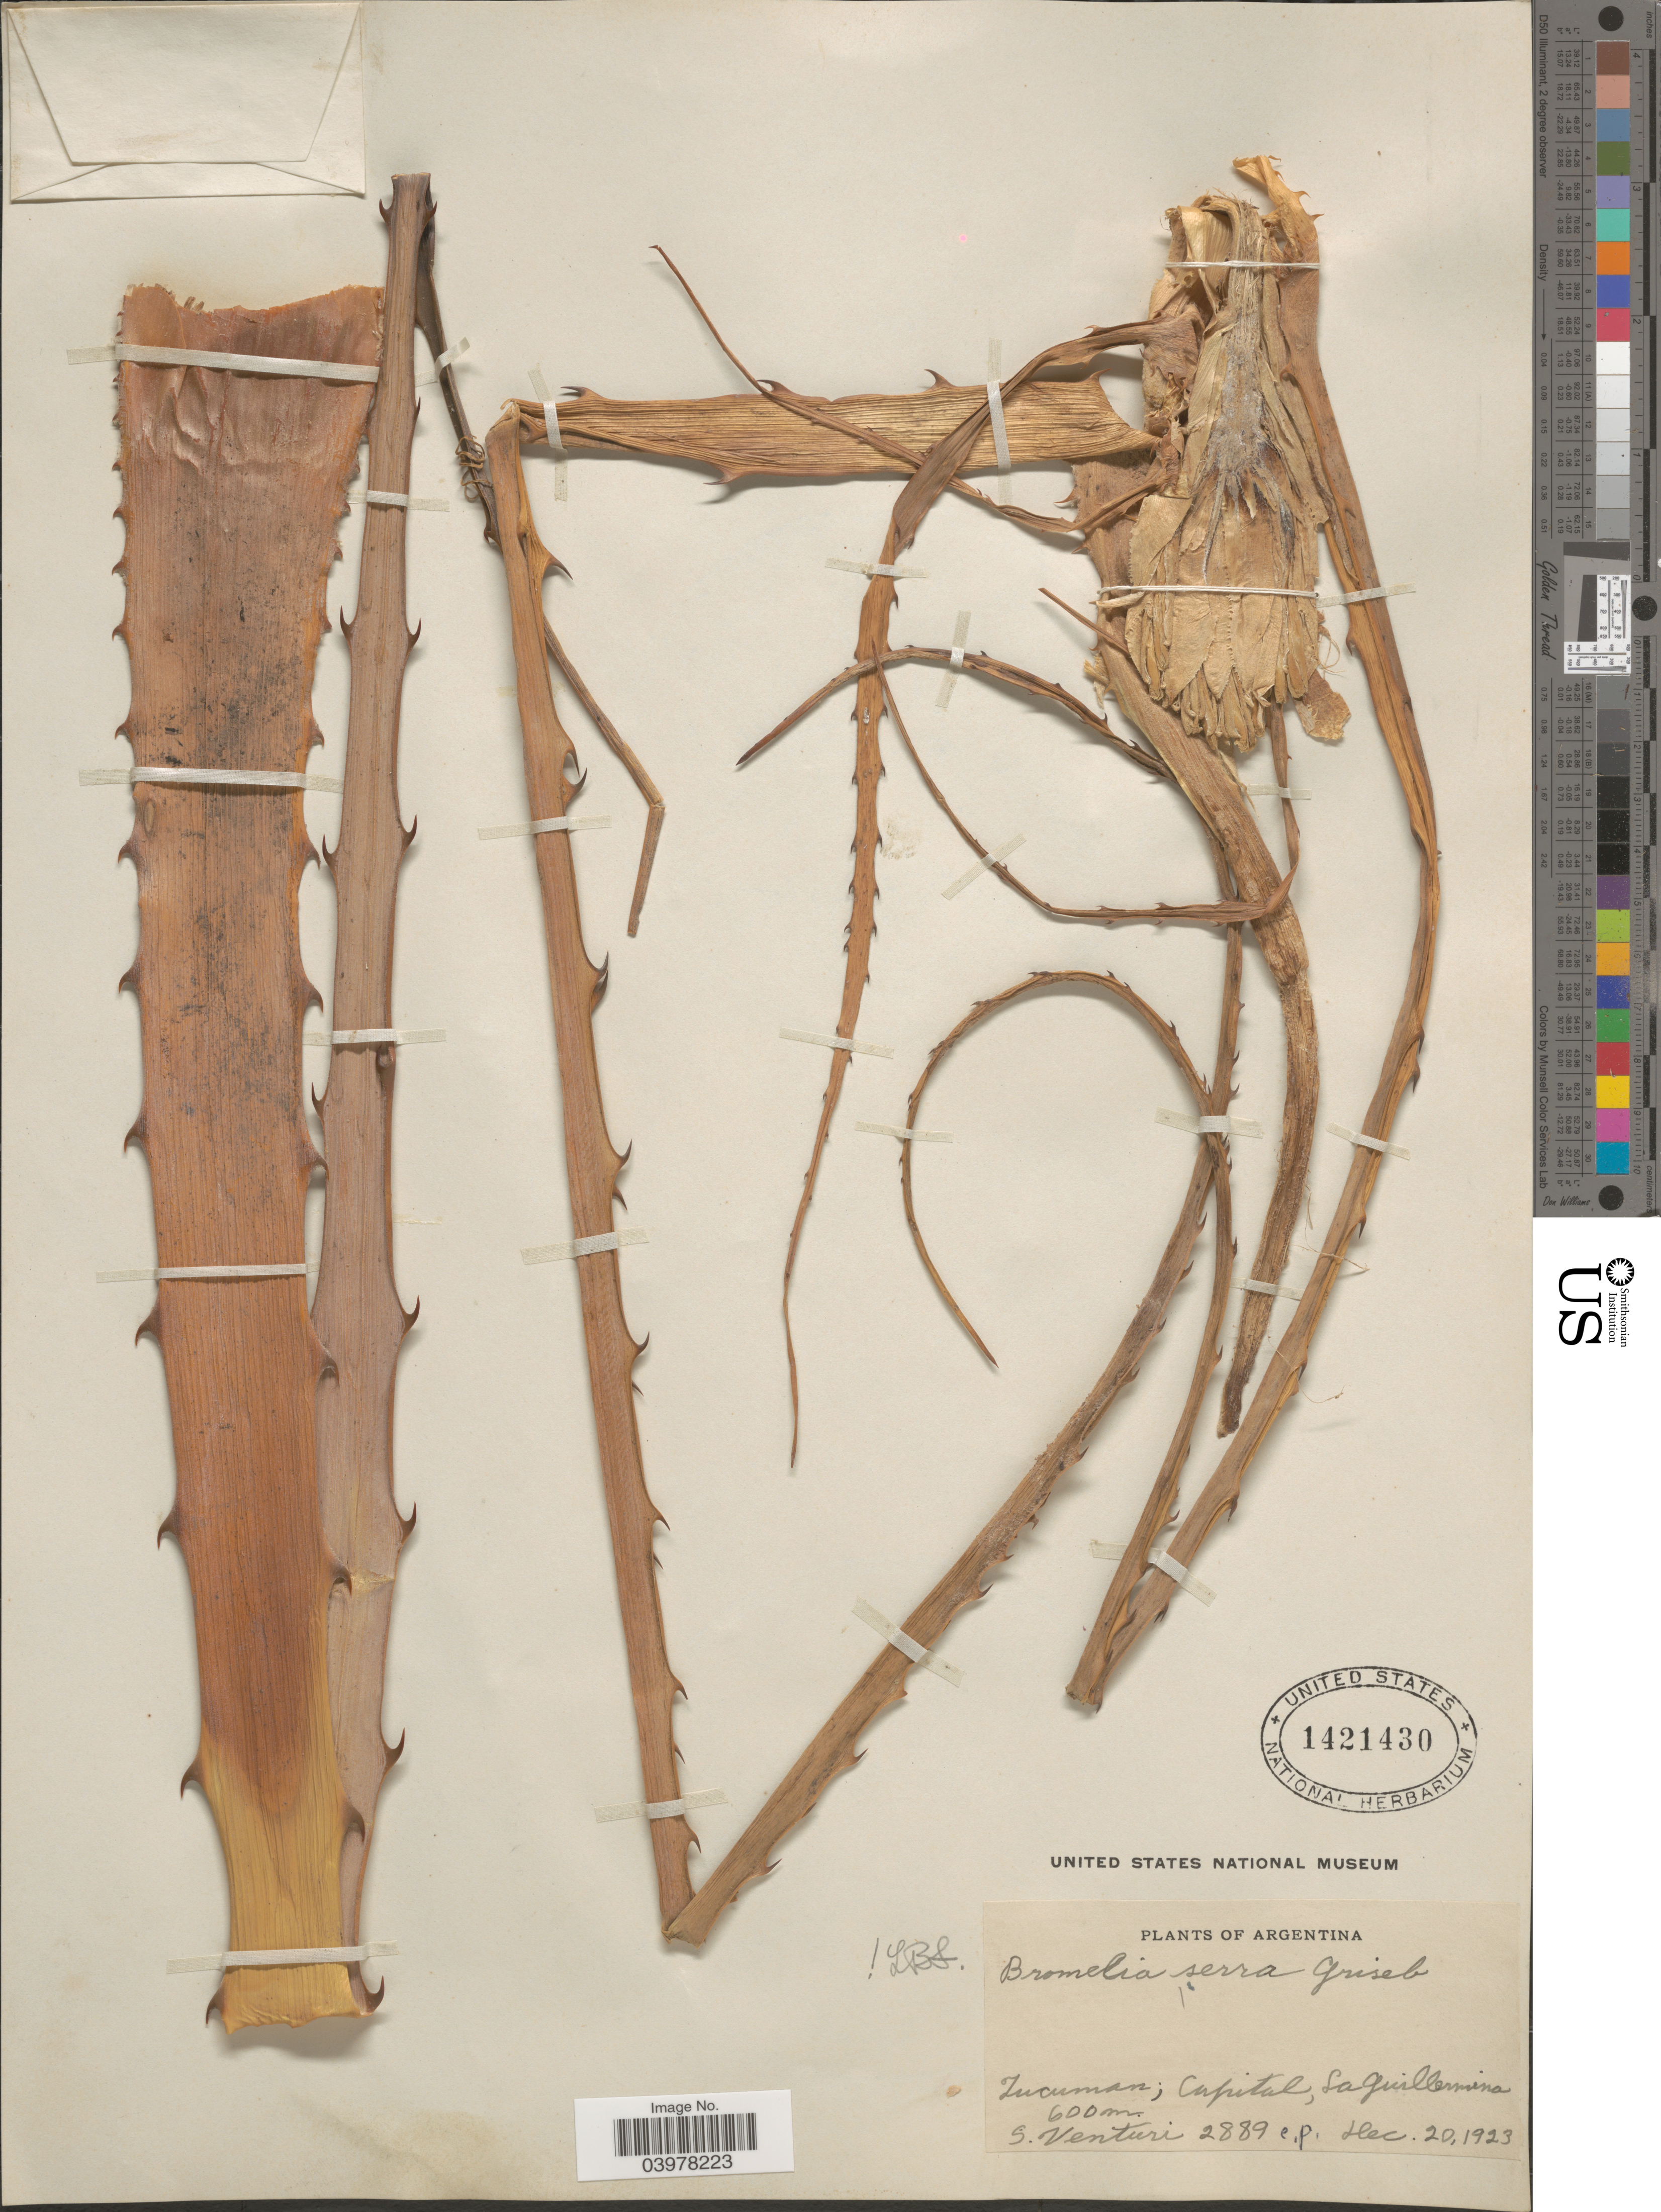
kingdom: Plantae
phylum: Tracheophyta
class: Liliopsida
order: Poales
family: Bromeliaceae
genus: Bromelia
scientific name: Bromelia serra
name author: Griseb.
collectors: S. Venturi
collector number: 2889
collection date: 1923-12-20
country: Argentina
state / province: Tucuman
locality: Capital, La Guillermina.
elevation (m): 600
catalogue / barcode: US 1421430